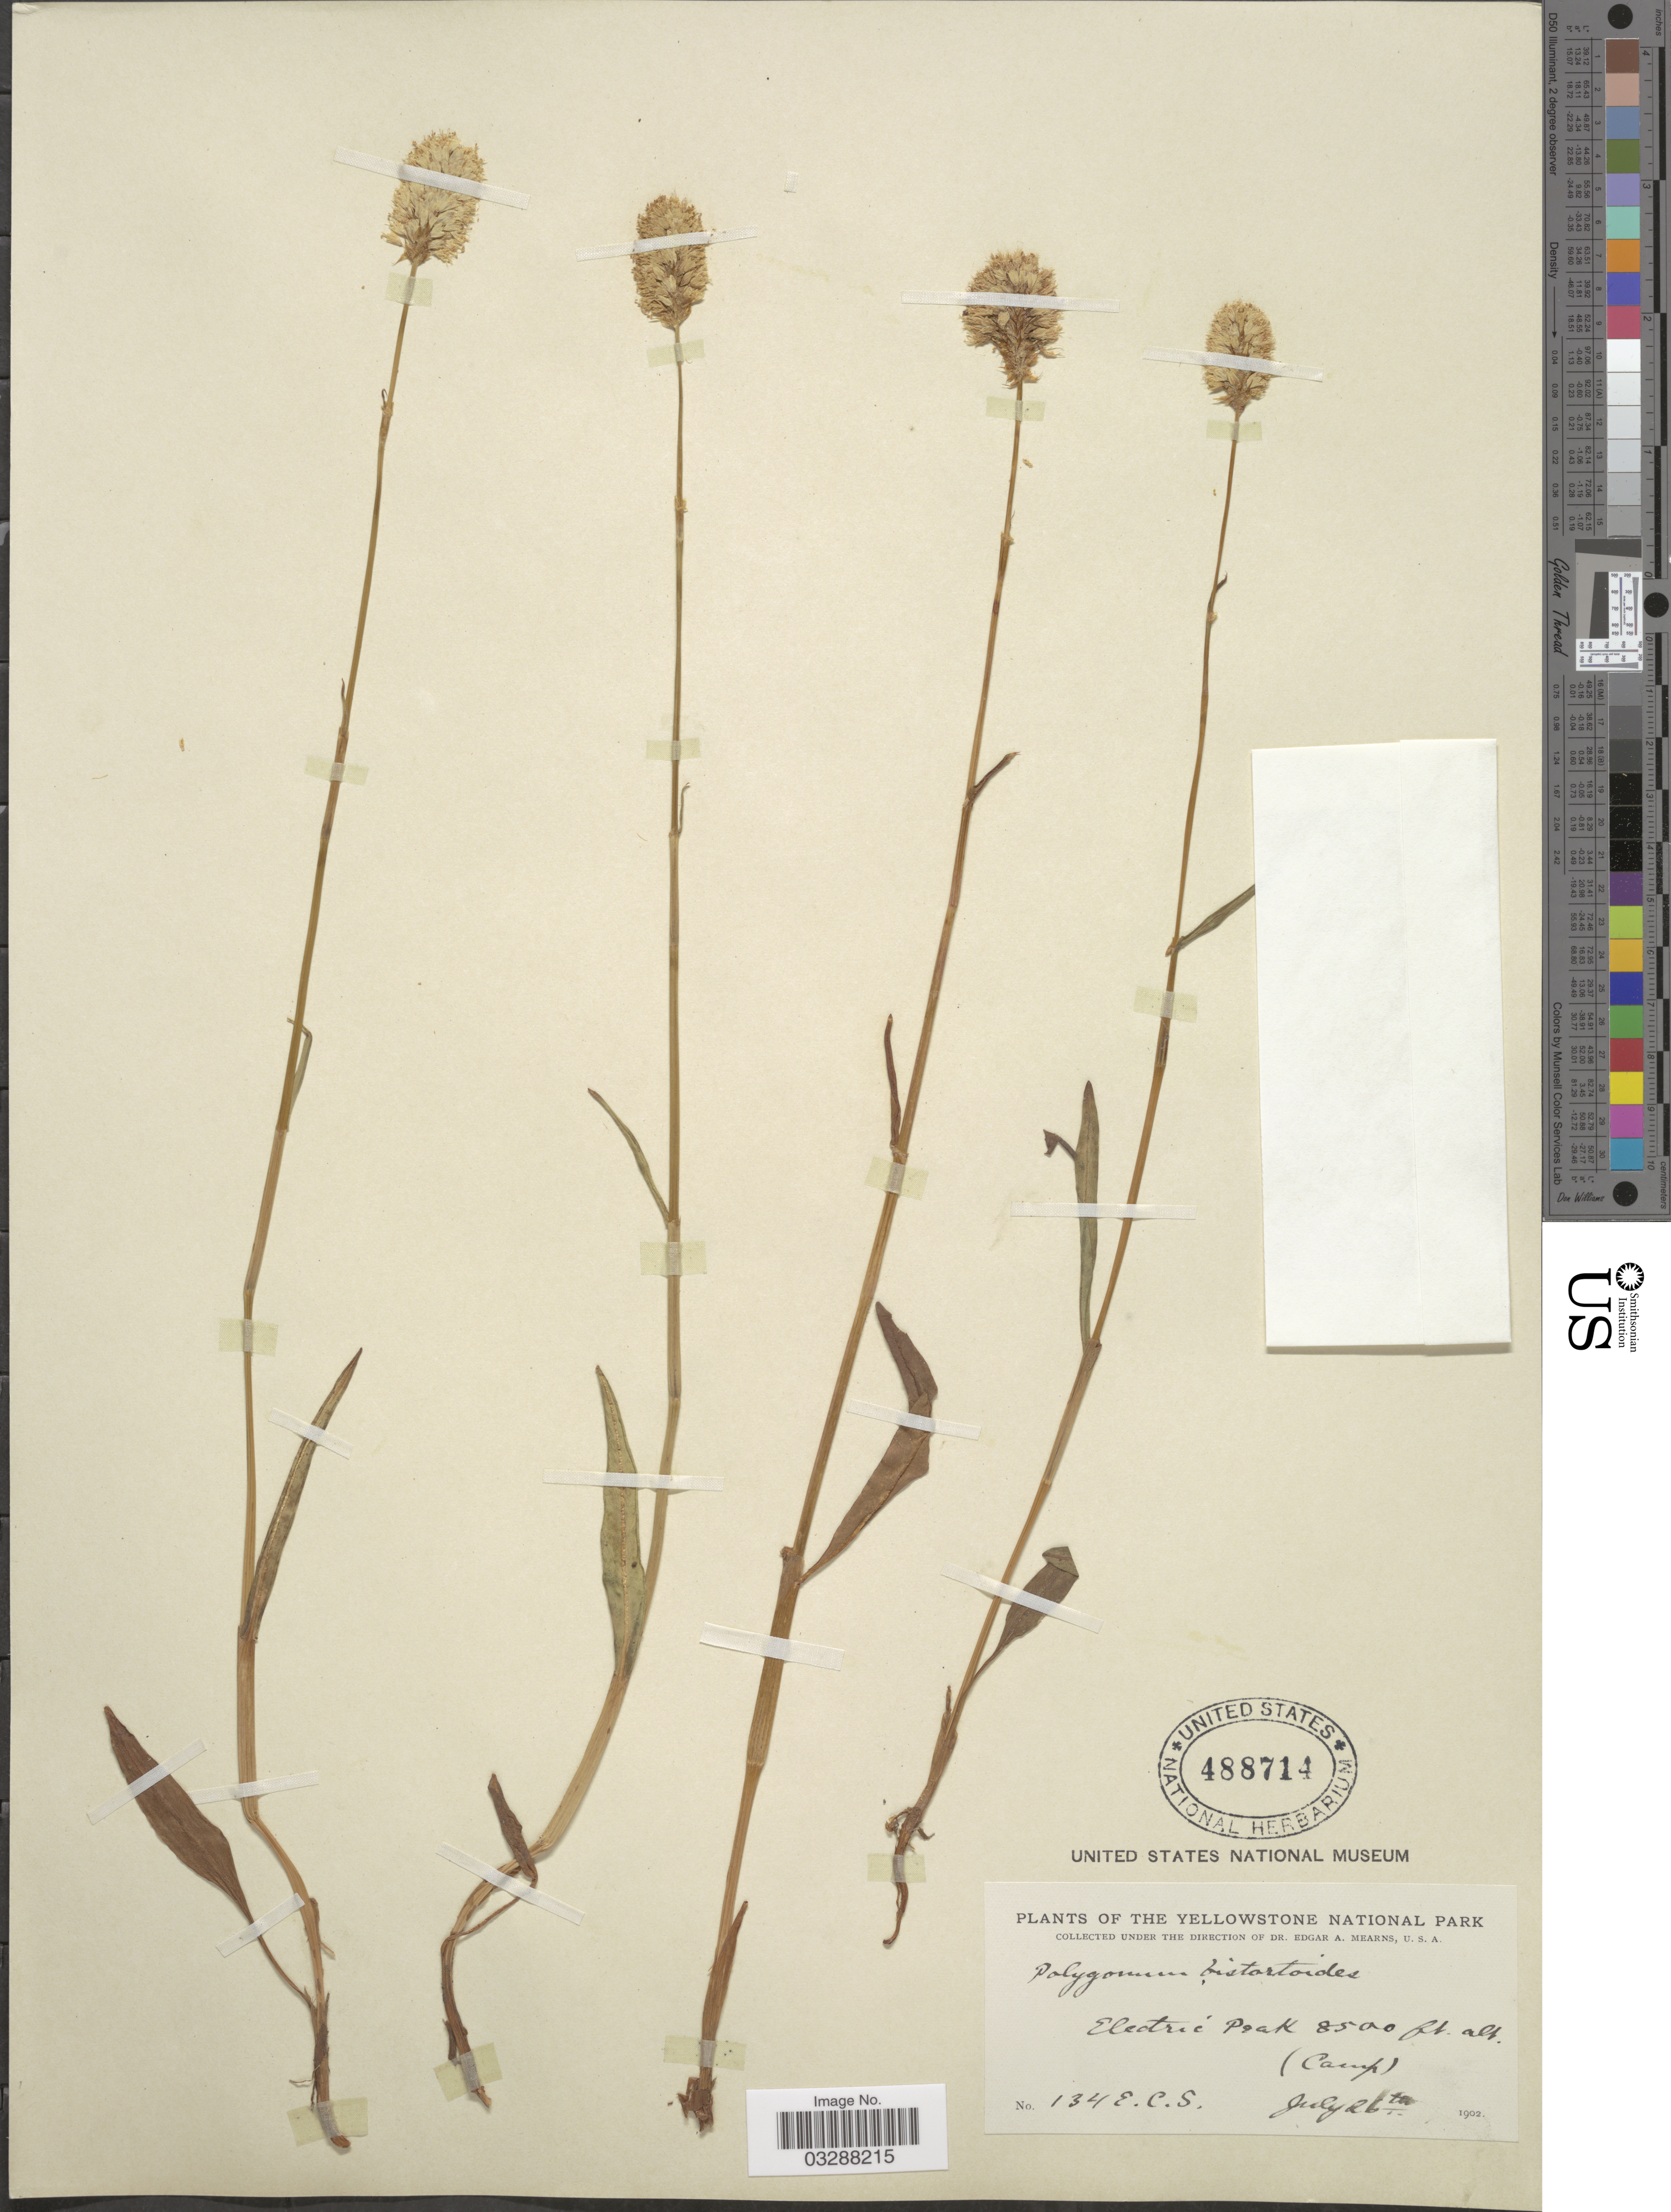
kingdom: Plantae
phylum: Tracheophyta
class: Magnoliopsida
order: Caryophyllales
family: Polygonaceae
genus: Bistorta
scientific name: Bistorta bistortoides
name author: (Pursh) Small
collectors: E. C. Smith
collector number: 134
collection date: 1902-07-26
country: United States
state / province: Montana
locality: Yellowstone National Park. Electric Peak. (Camp).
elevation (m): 2591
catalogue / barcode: US 488714